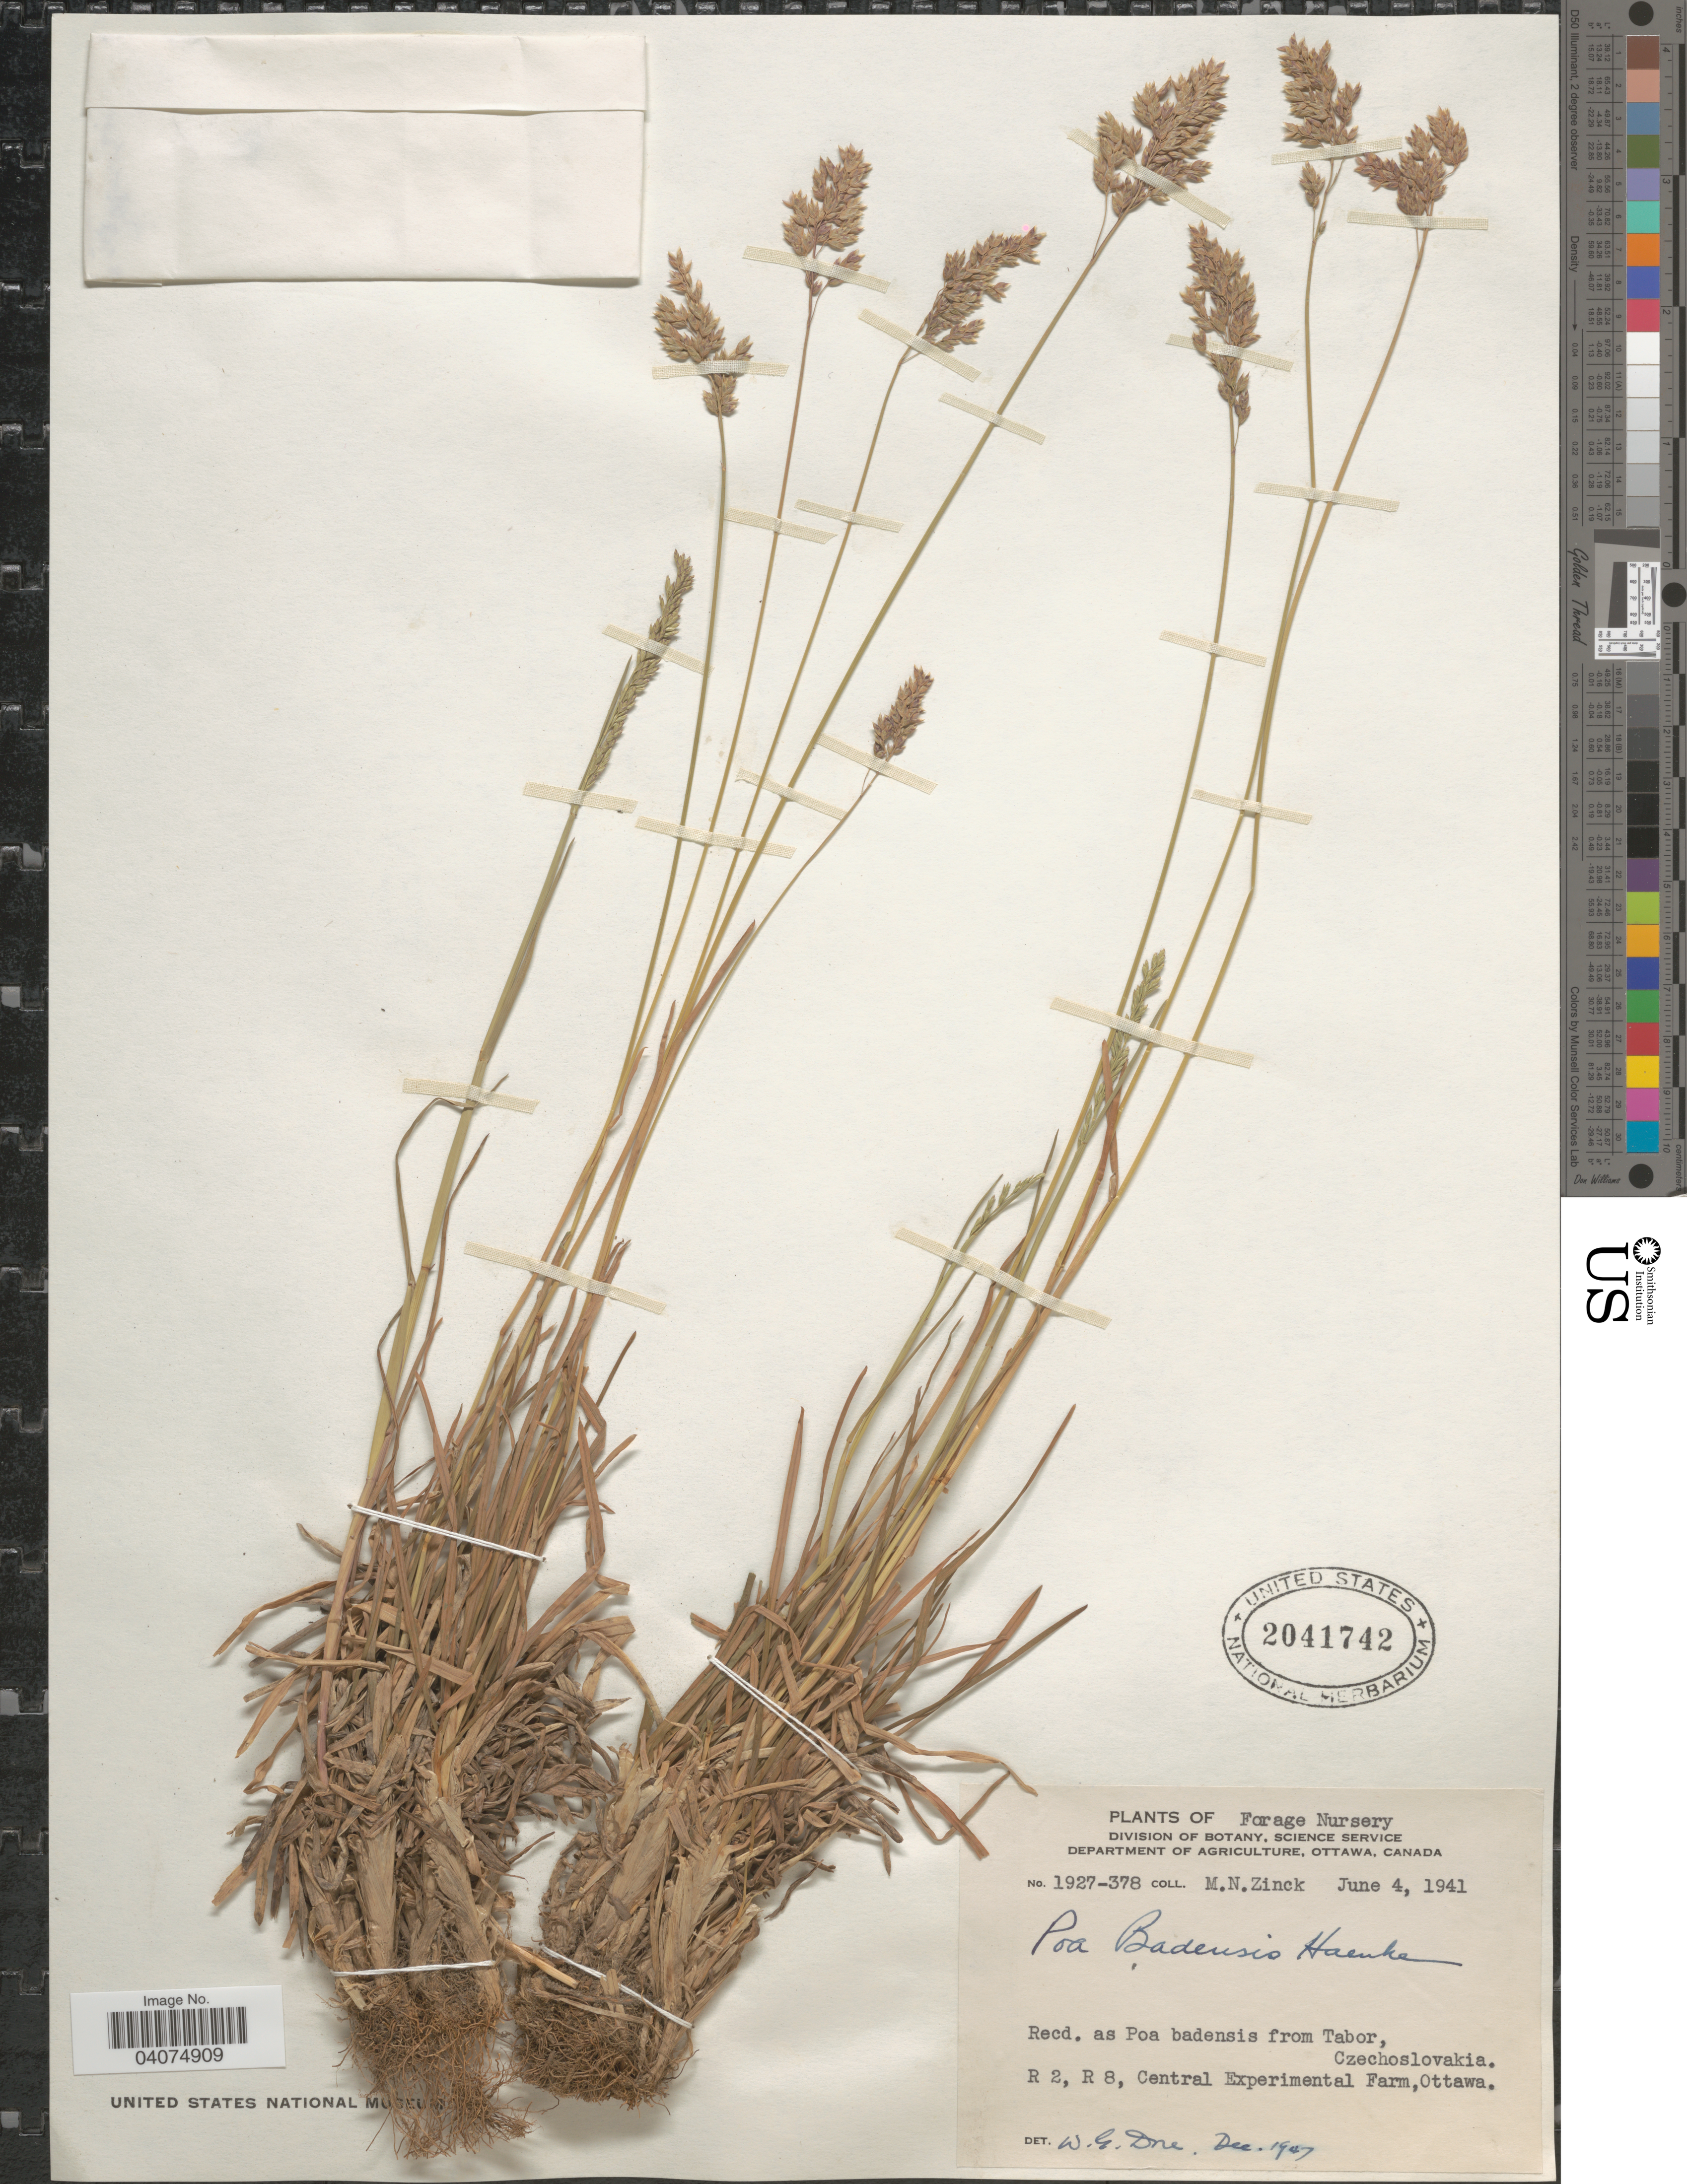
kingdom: Plantae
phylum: Tracheophyta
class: Liliopsida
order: Poales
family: Poaceae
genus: Poa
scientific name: Poa badensis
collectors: M. Zinck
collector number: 1927-378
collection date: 1941-06-04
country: Canada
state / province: Ontario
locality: Forage Nursery. R 2, R 8, Central Experimental Farm, Ottawa.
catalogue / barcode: US 2041742